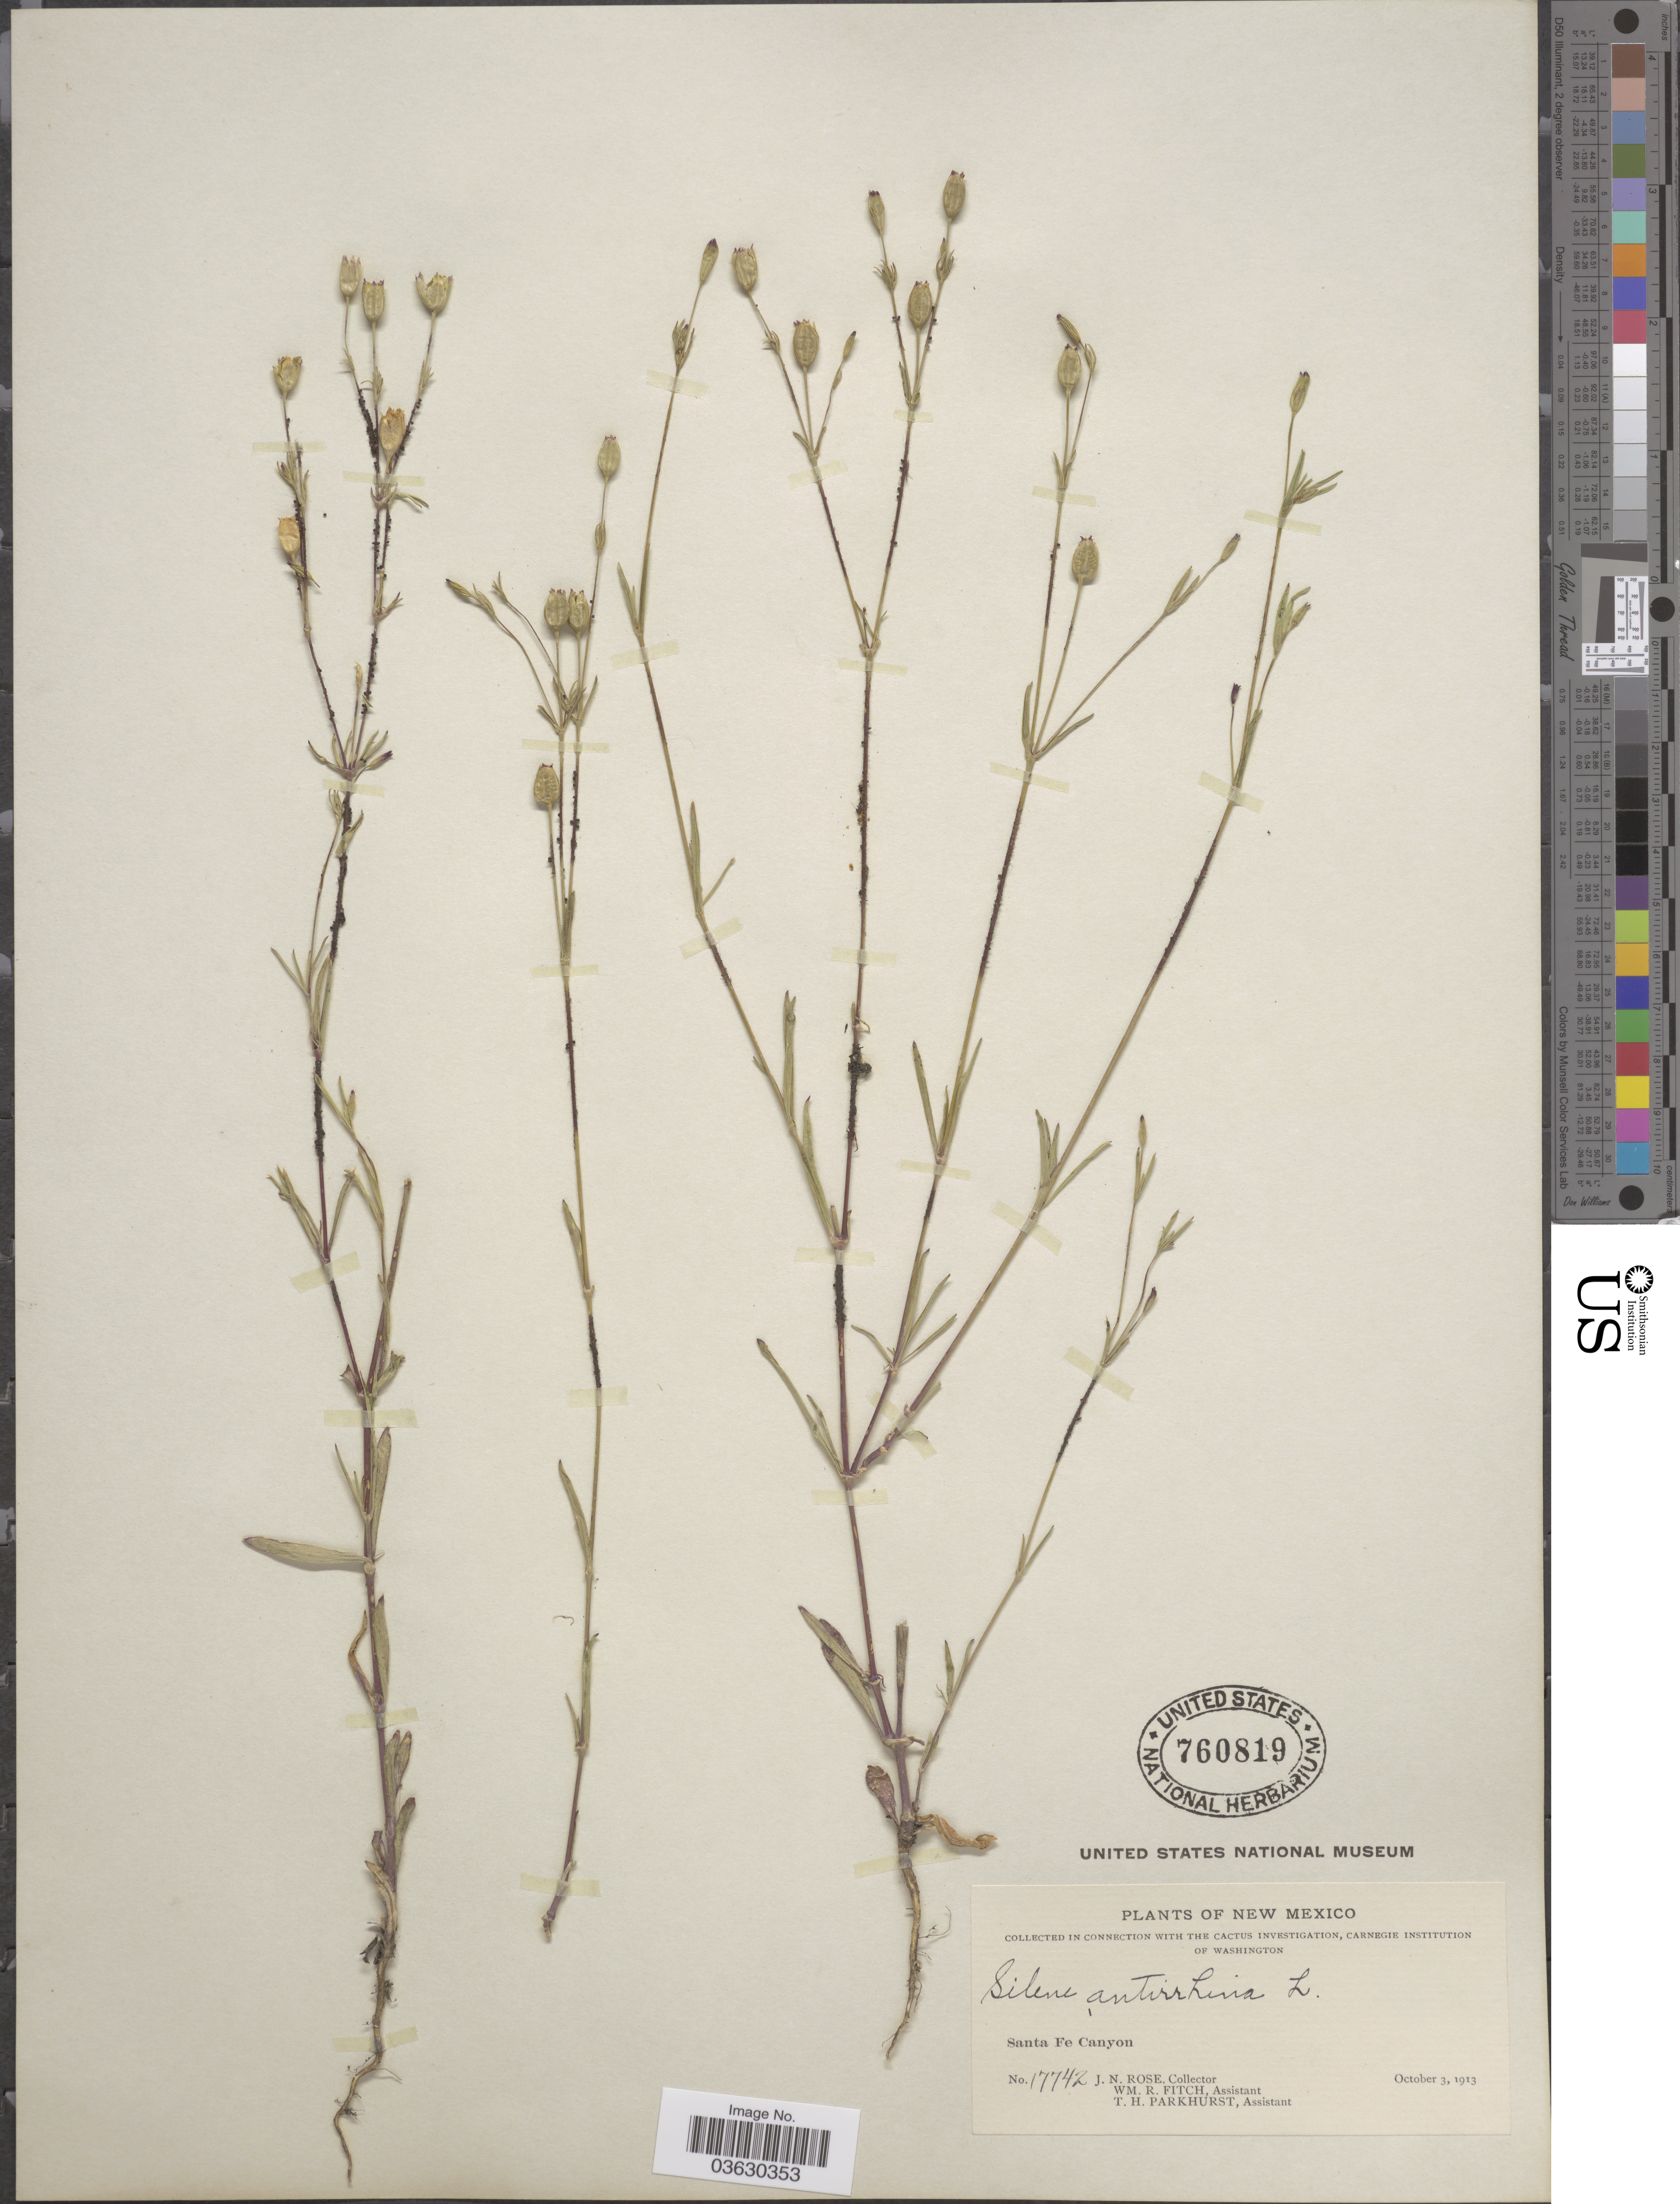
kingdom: Plantae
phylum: Tracheophyta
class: Magnoliopsida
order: Caryophyllales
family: Caryophyllaceae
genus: Silene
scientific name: Silene antirrhina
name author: L.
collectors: J. N. Rose, W. R. Fitch & T. Parkhurst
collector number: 17742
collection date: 1913-10-03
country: United States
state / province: New Mexico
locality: Santa Fe Canyon.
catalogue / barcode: US 760819